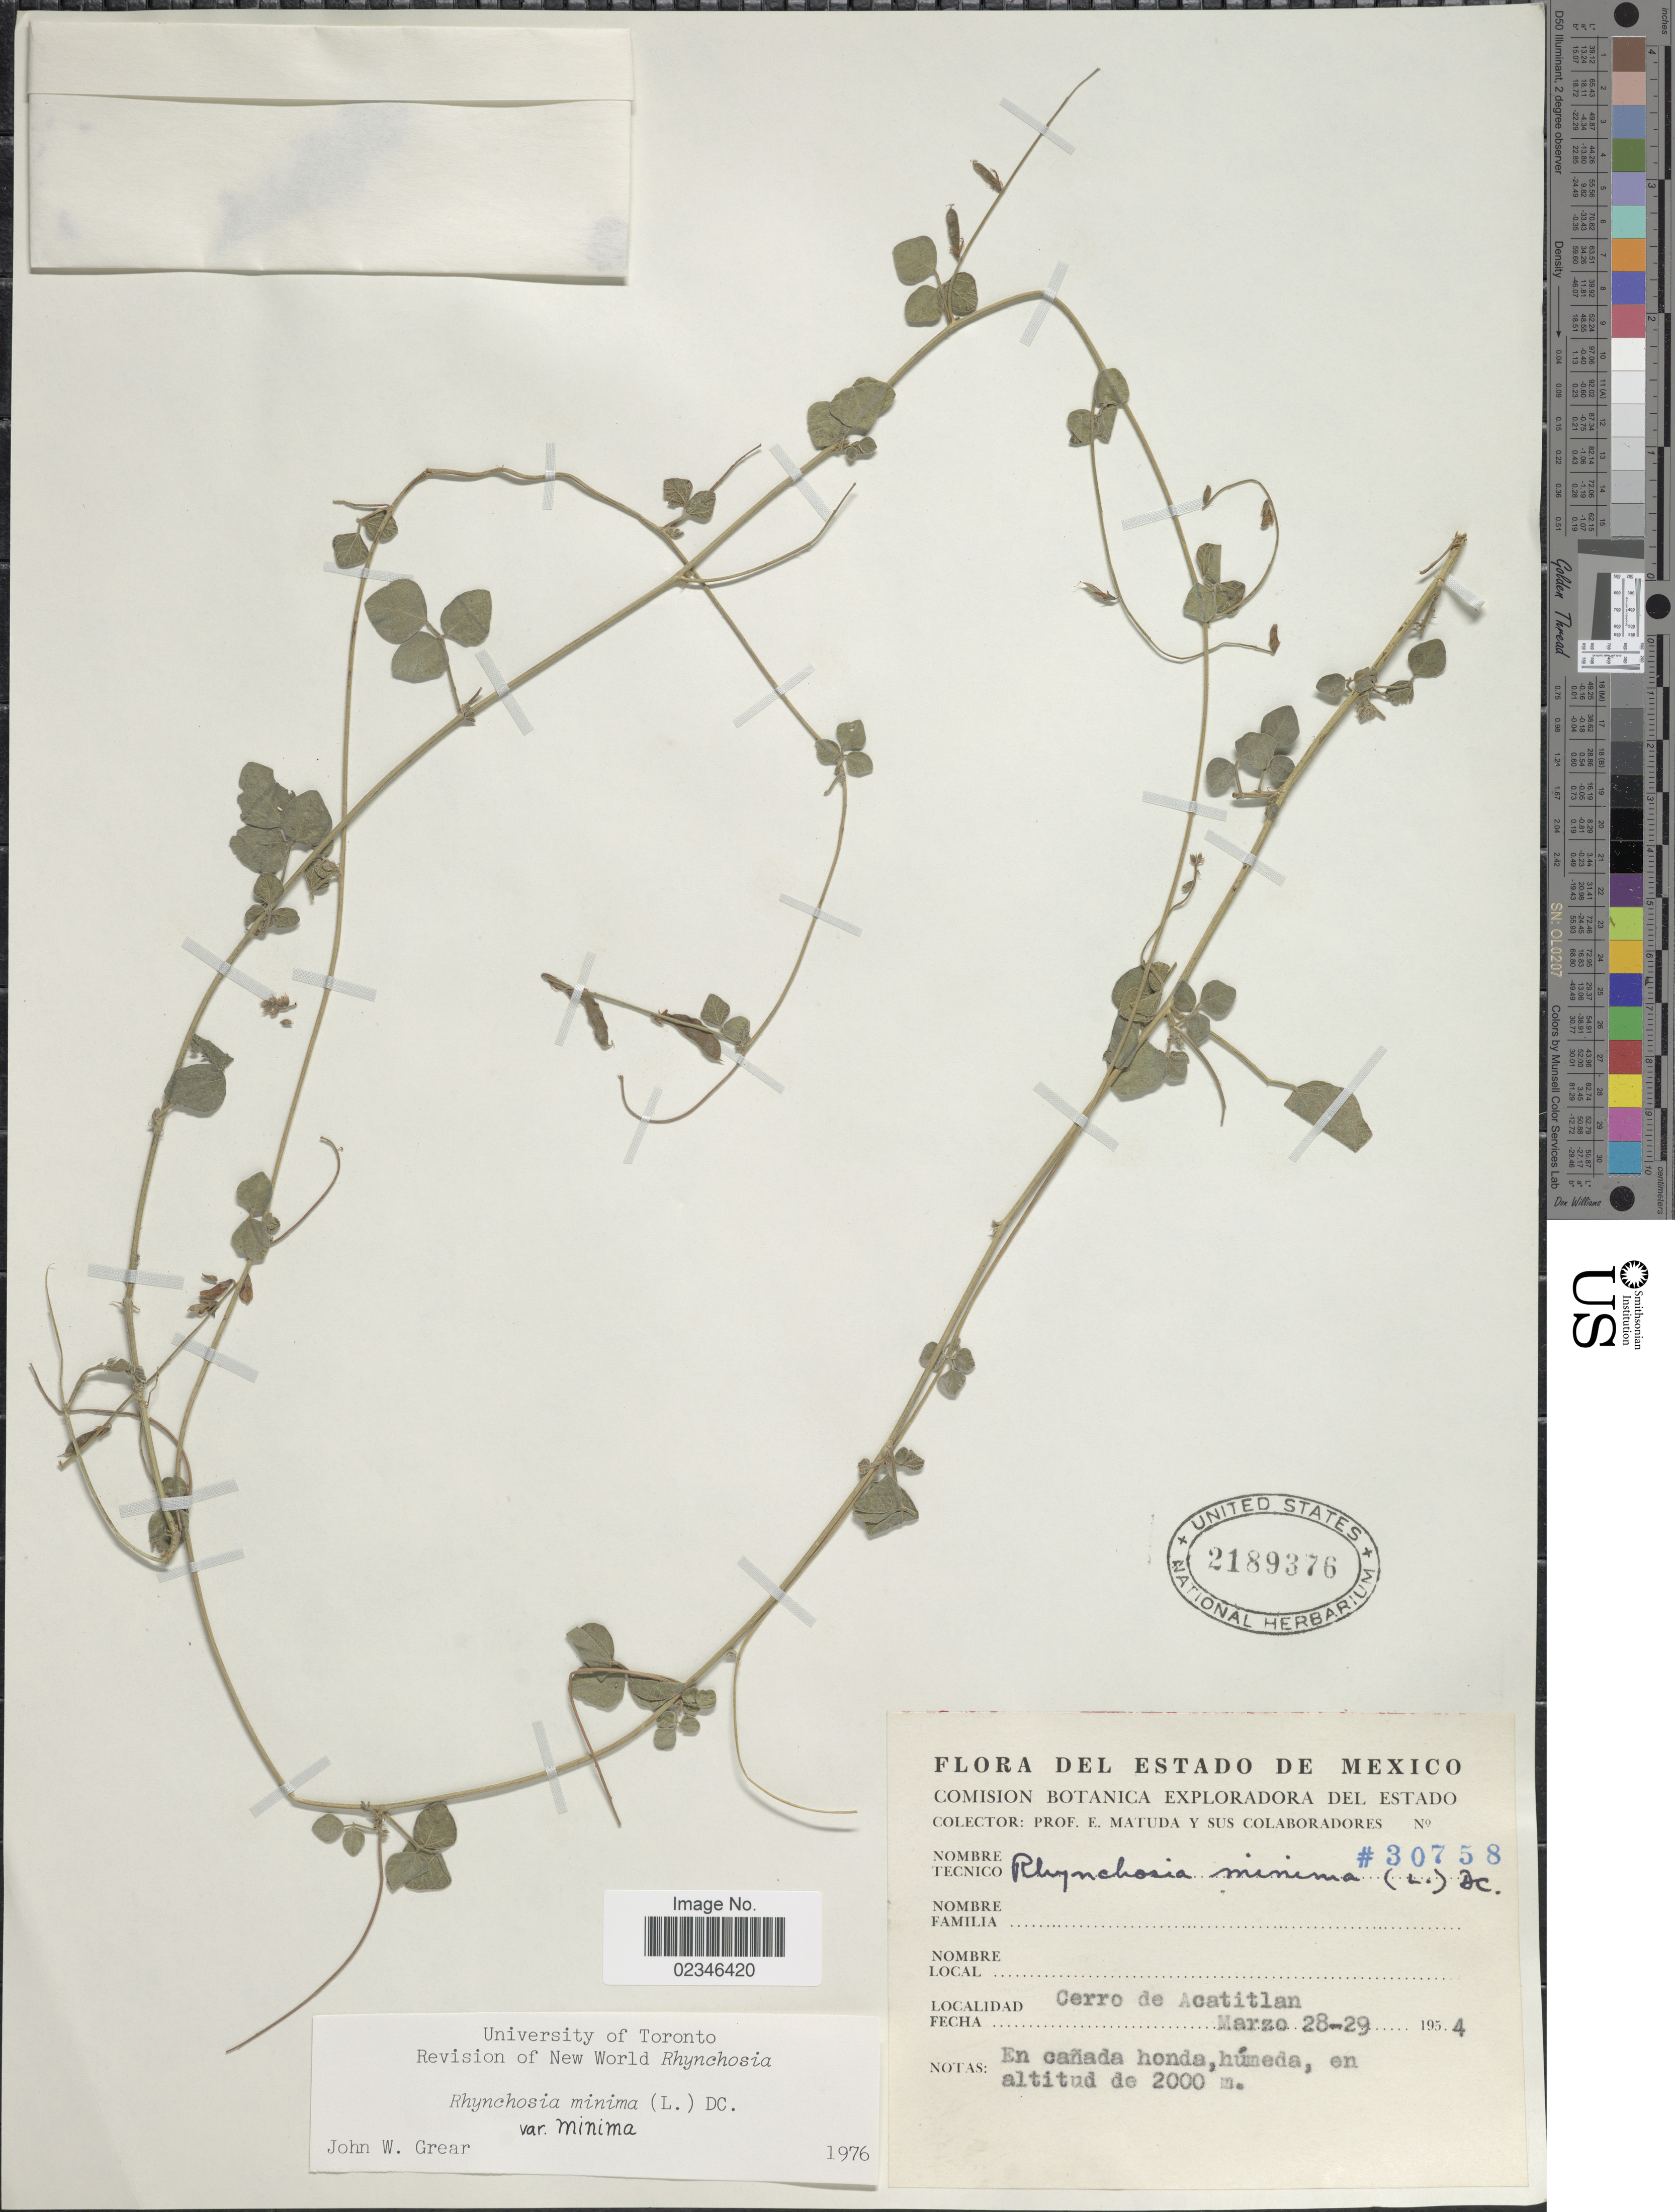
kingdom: Plantae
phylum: Tracheophyta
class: Magnoliopsida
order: Fabales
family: Fabaceae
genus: Rhynchosia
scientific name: Rhynchosia minima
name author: (L.) DC.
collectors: E. Matuda & et al.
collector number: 30758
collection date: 1954-03-28/1954-03-29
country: Mexico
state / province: México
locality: Estado de Mexico. Cerro de Acatitlan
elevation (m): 2000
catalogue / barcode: US 2189376